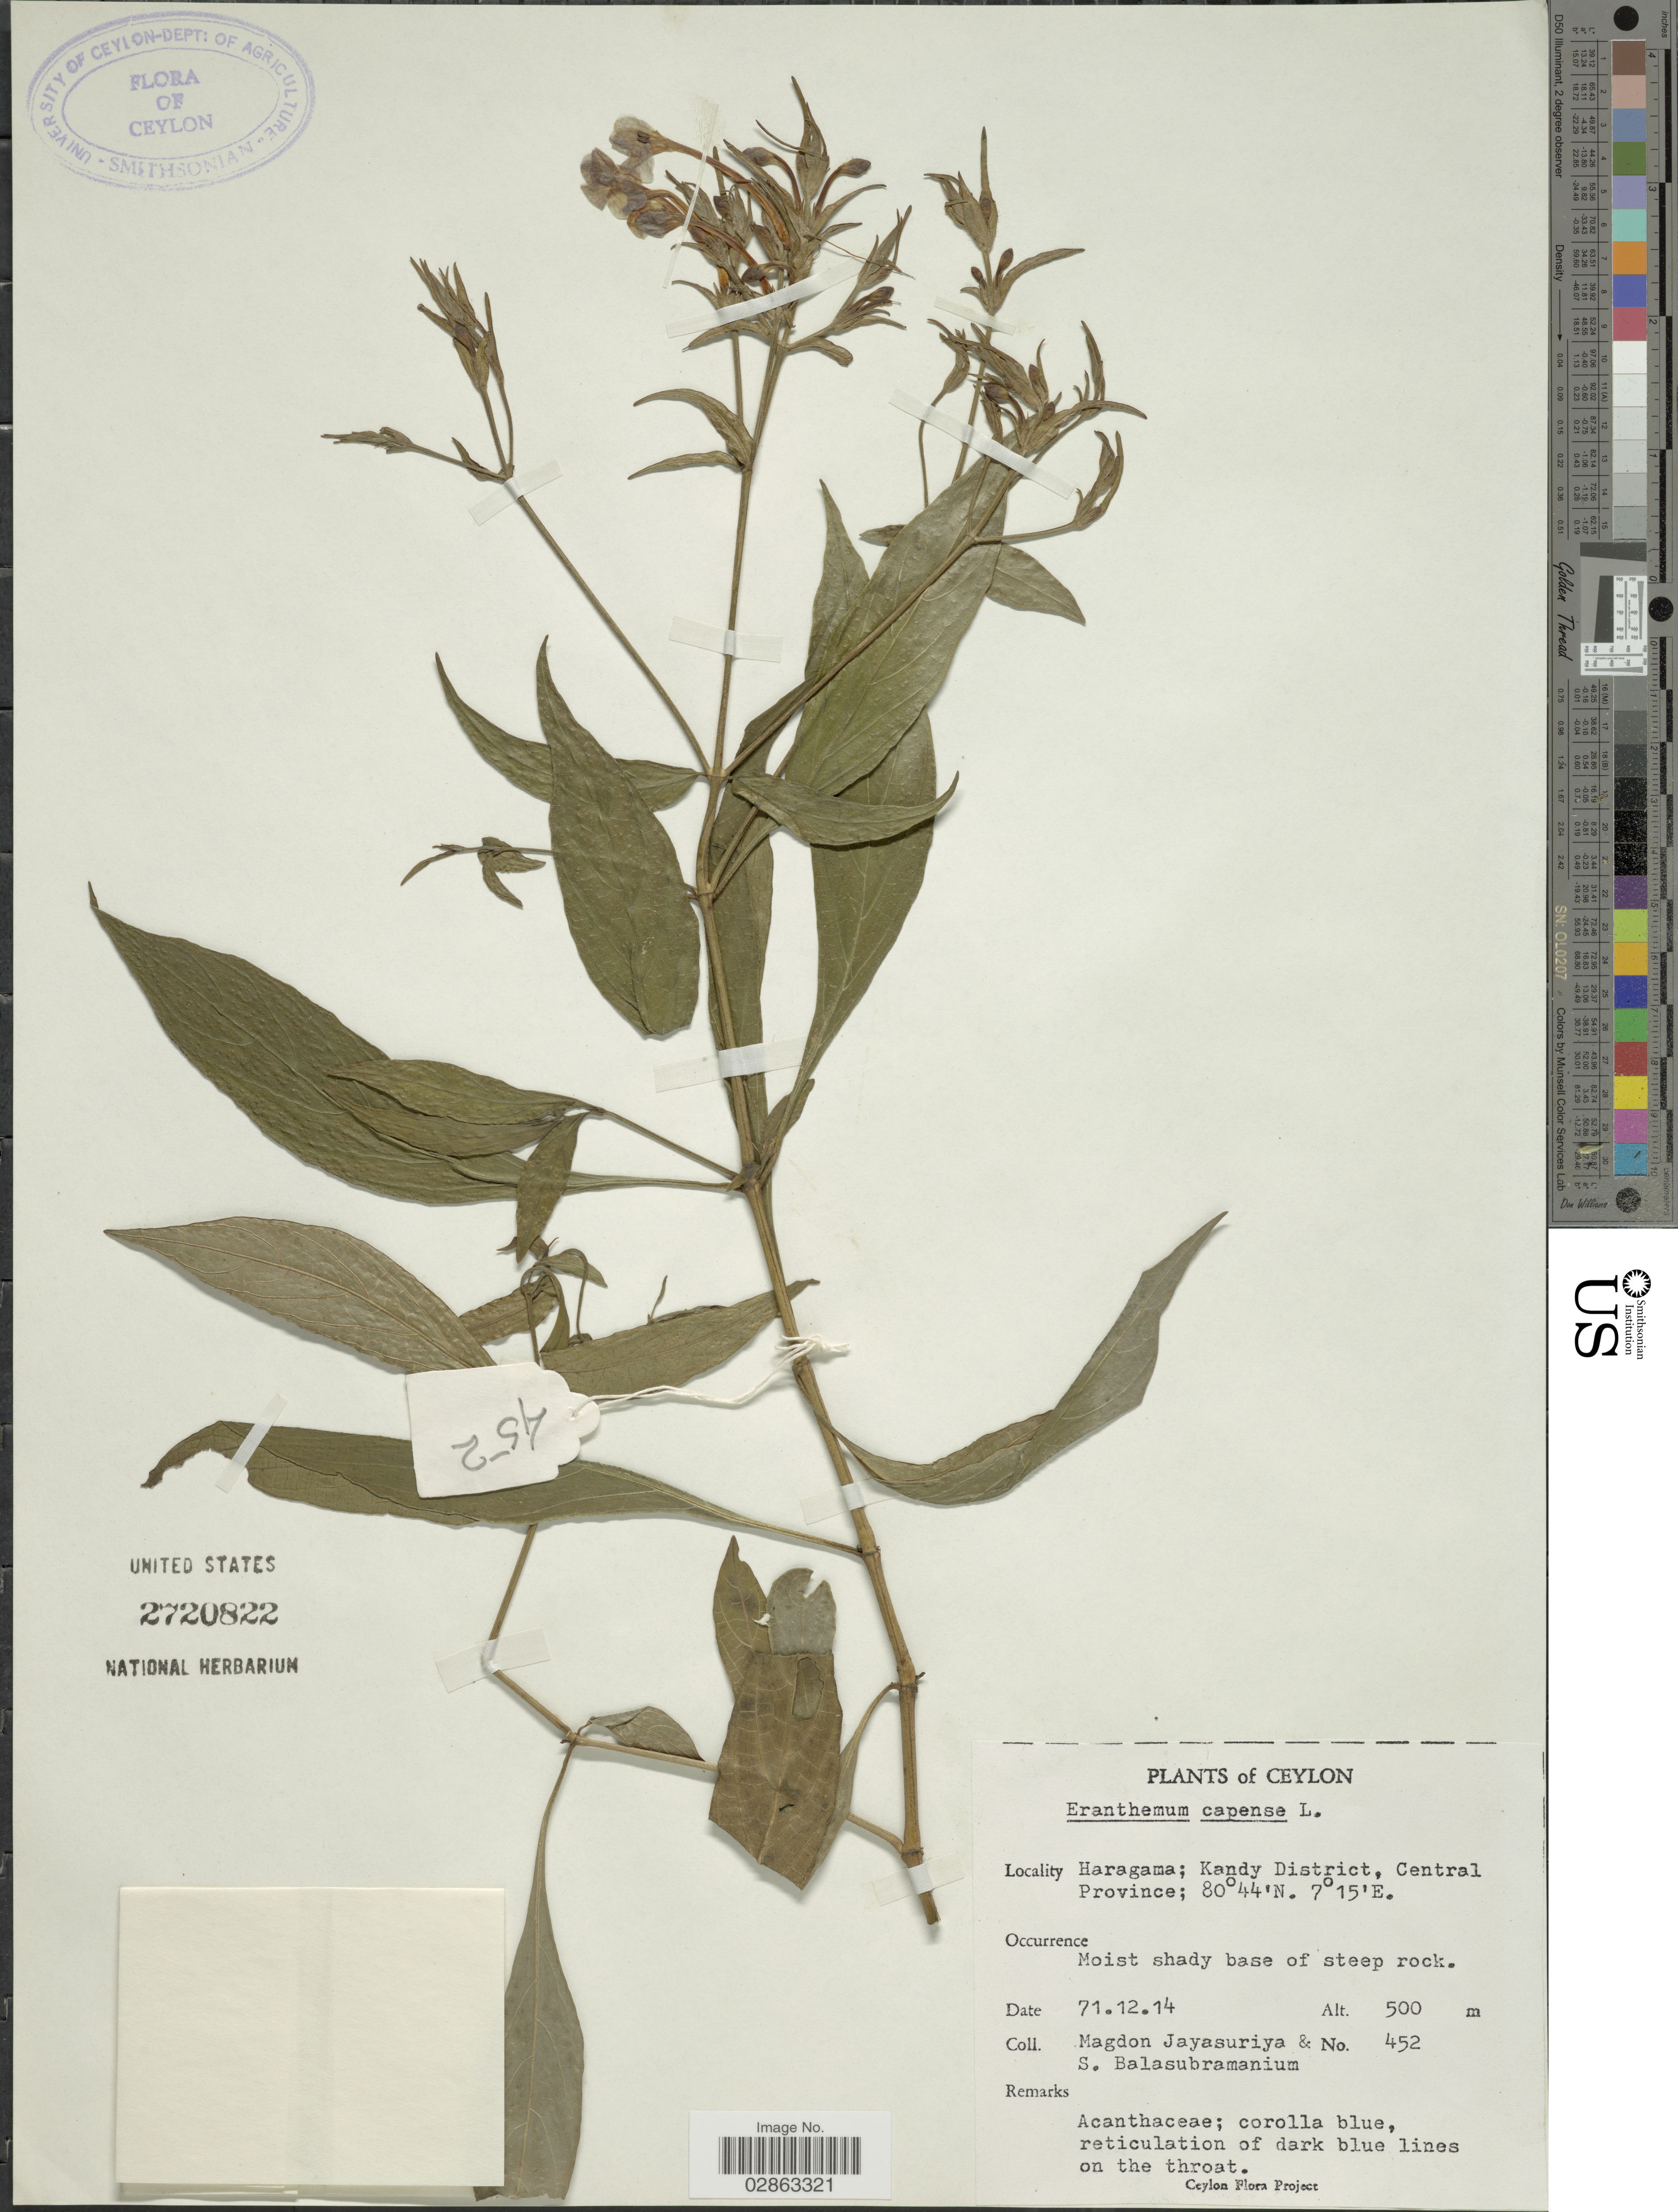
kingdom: Plantae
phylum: Tracheophyta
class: Magnoliopsida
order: Lamiales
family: Acanthaceae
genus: Eranthemum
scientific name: Eranthemum capense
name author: L.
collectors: A. H. Jayasuriya & S. Balasubramanium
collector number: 452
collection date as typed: Transcribed d/m/y: 14/12/71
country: Sri Lanka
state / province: Central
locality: Ceylon. Haragama; Kandy District.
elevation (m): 500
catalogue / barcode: US 2720822